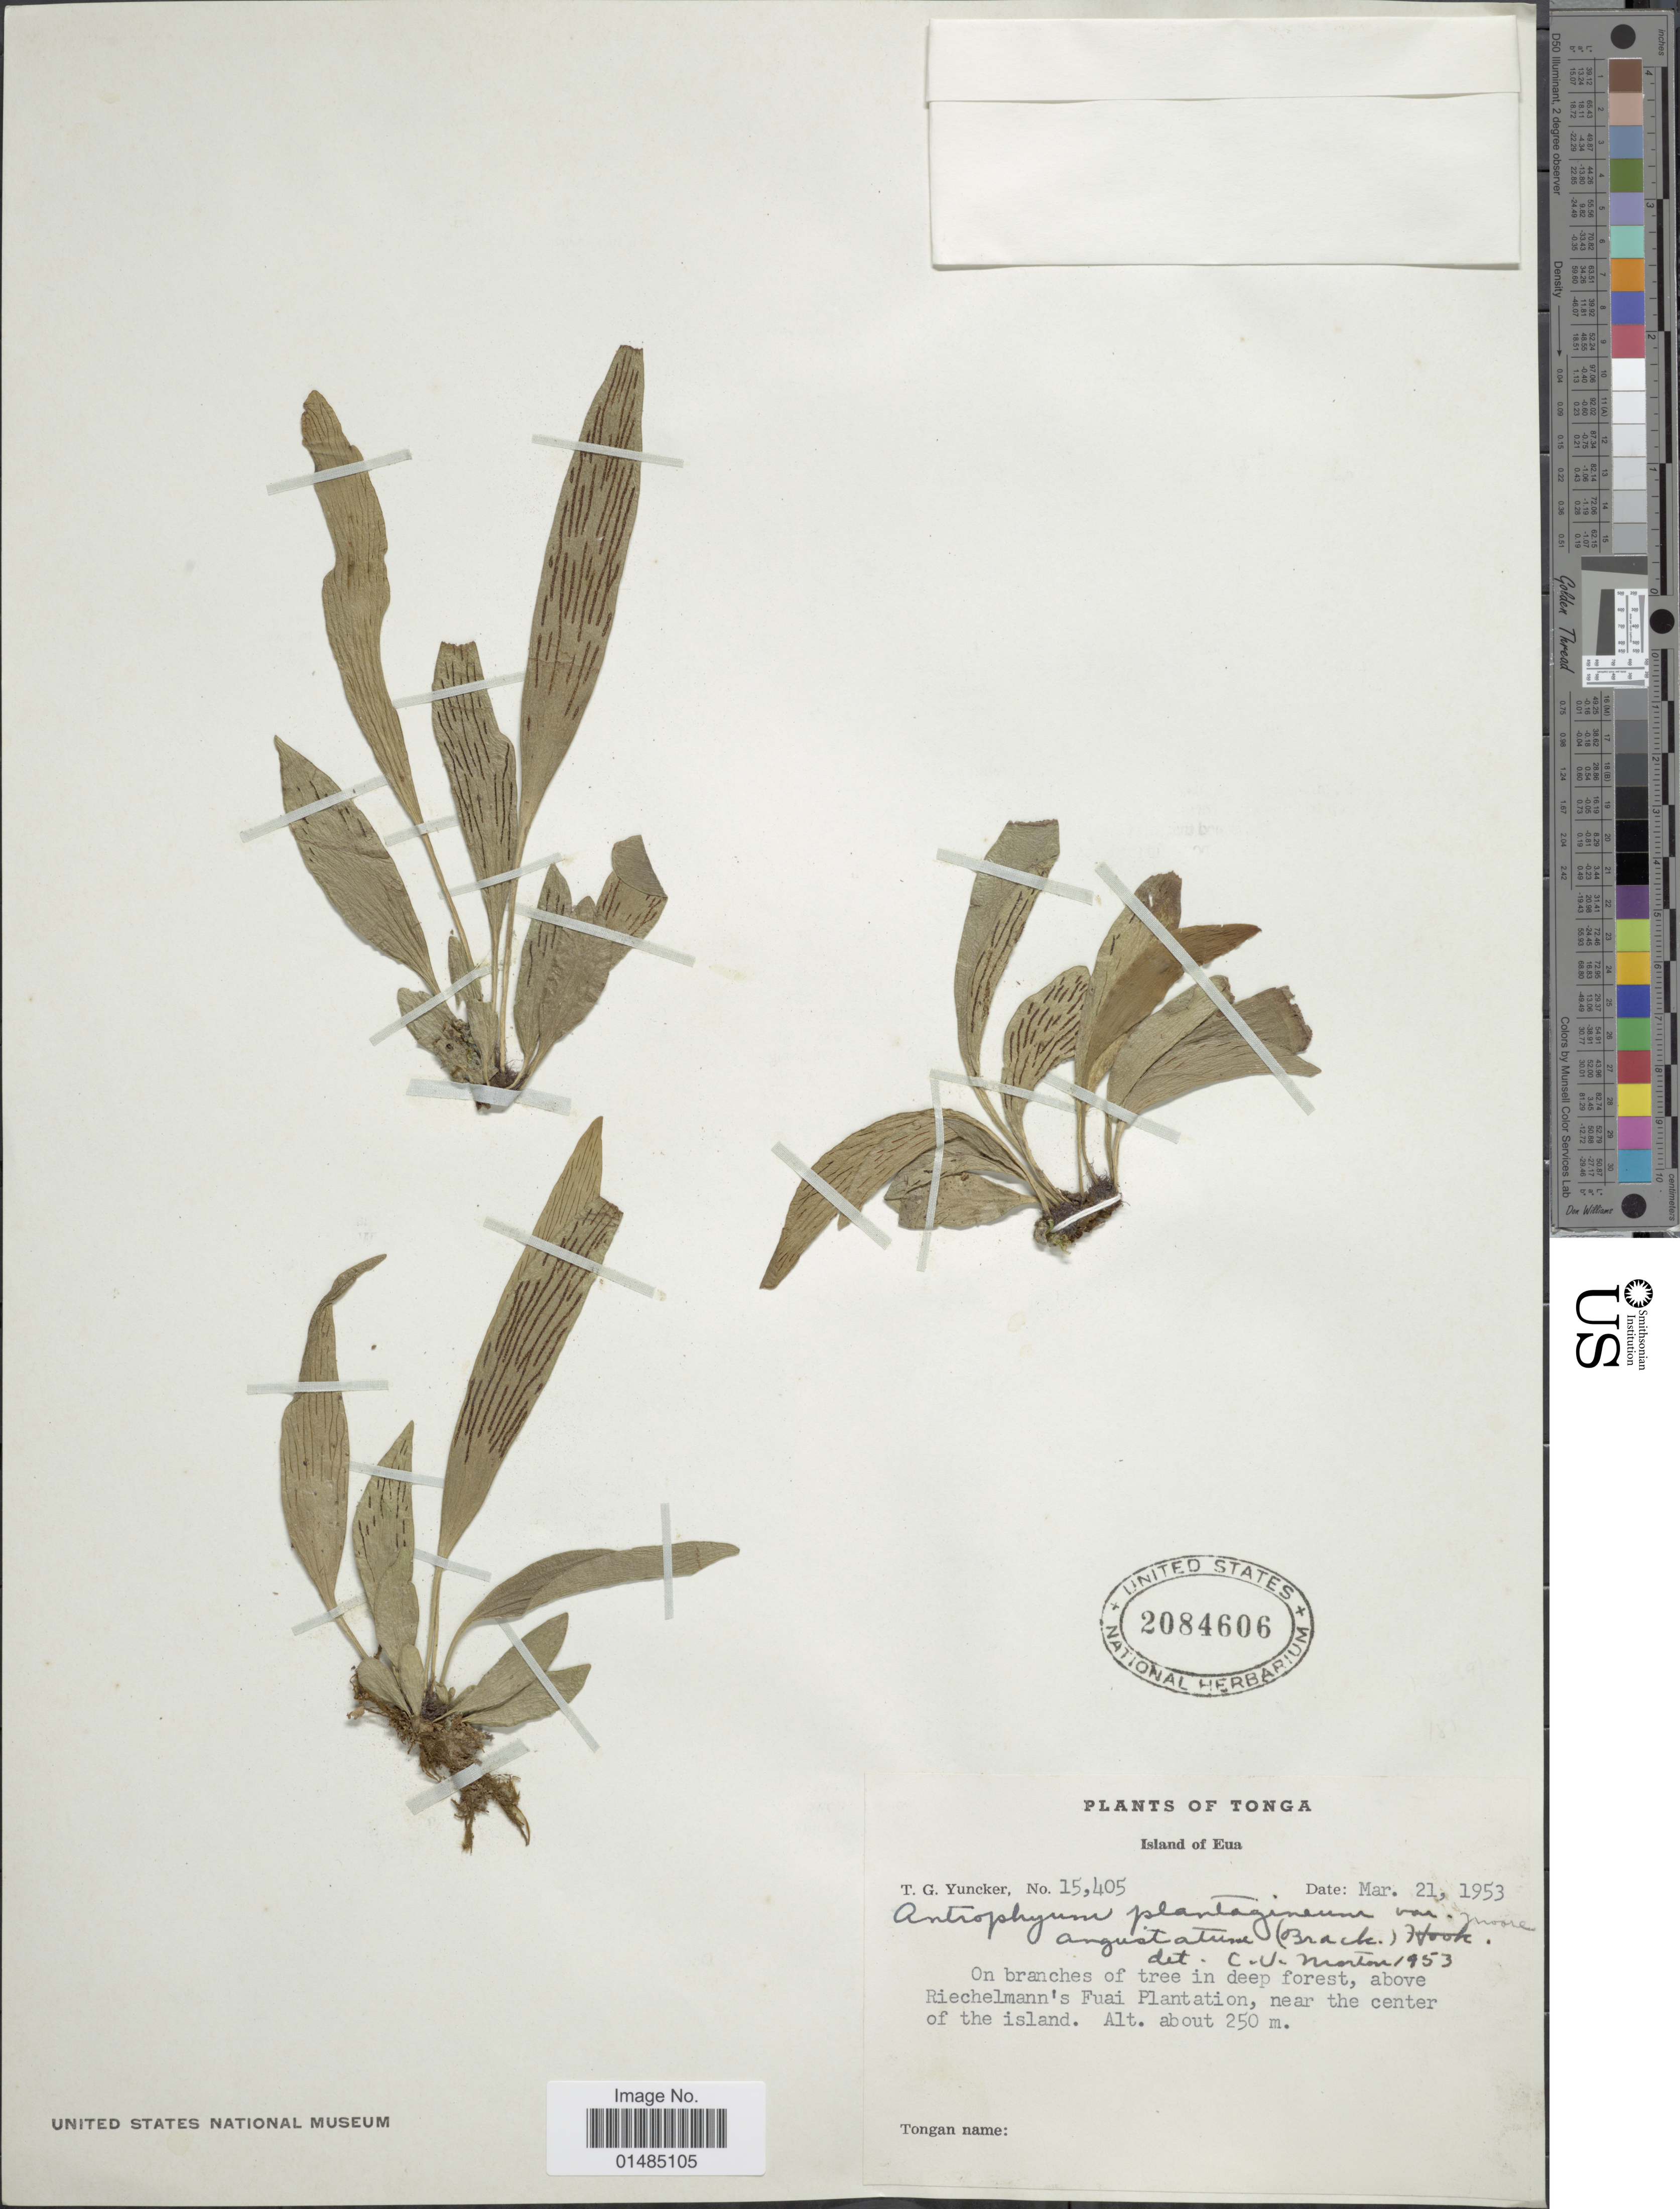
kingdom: Plantae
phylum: Tracheophyta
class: Polypodiopsida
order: Polypodiales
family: Pteridaceae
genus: Antrophyum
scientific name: Antrophyum plantagineum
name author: (Cav.) Kaulf.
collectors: T. G. Yuncker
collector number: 15405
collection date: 1953-03-21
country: Tonga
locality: Tonga, Island of Eua, On branches of tree in deep forest, above Riechelmann's Fuai Plantation, near the center of the Island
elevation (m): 250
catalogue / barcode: US 2084606